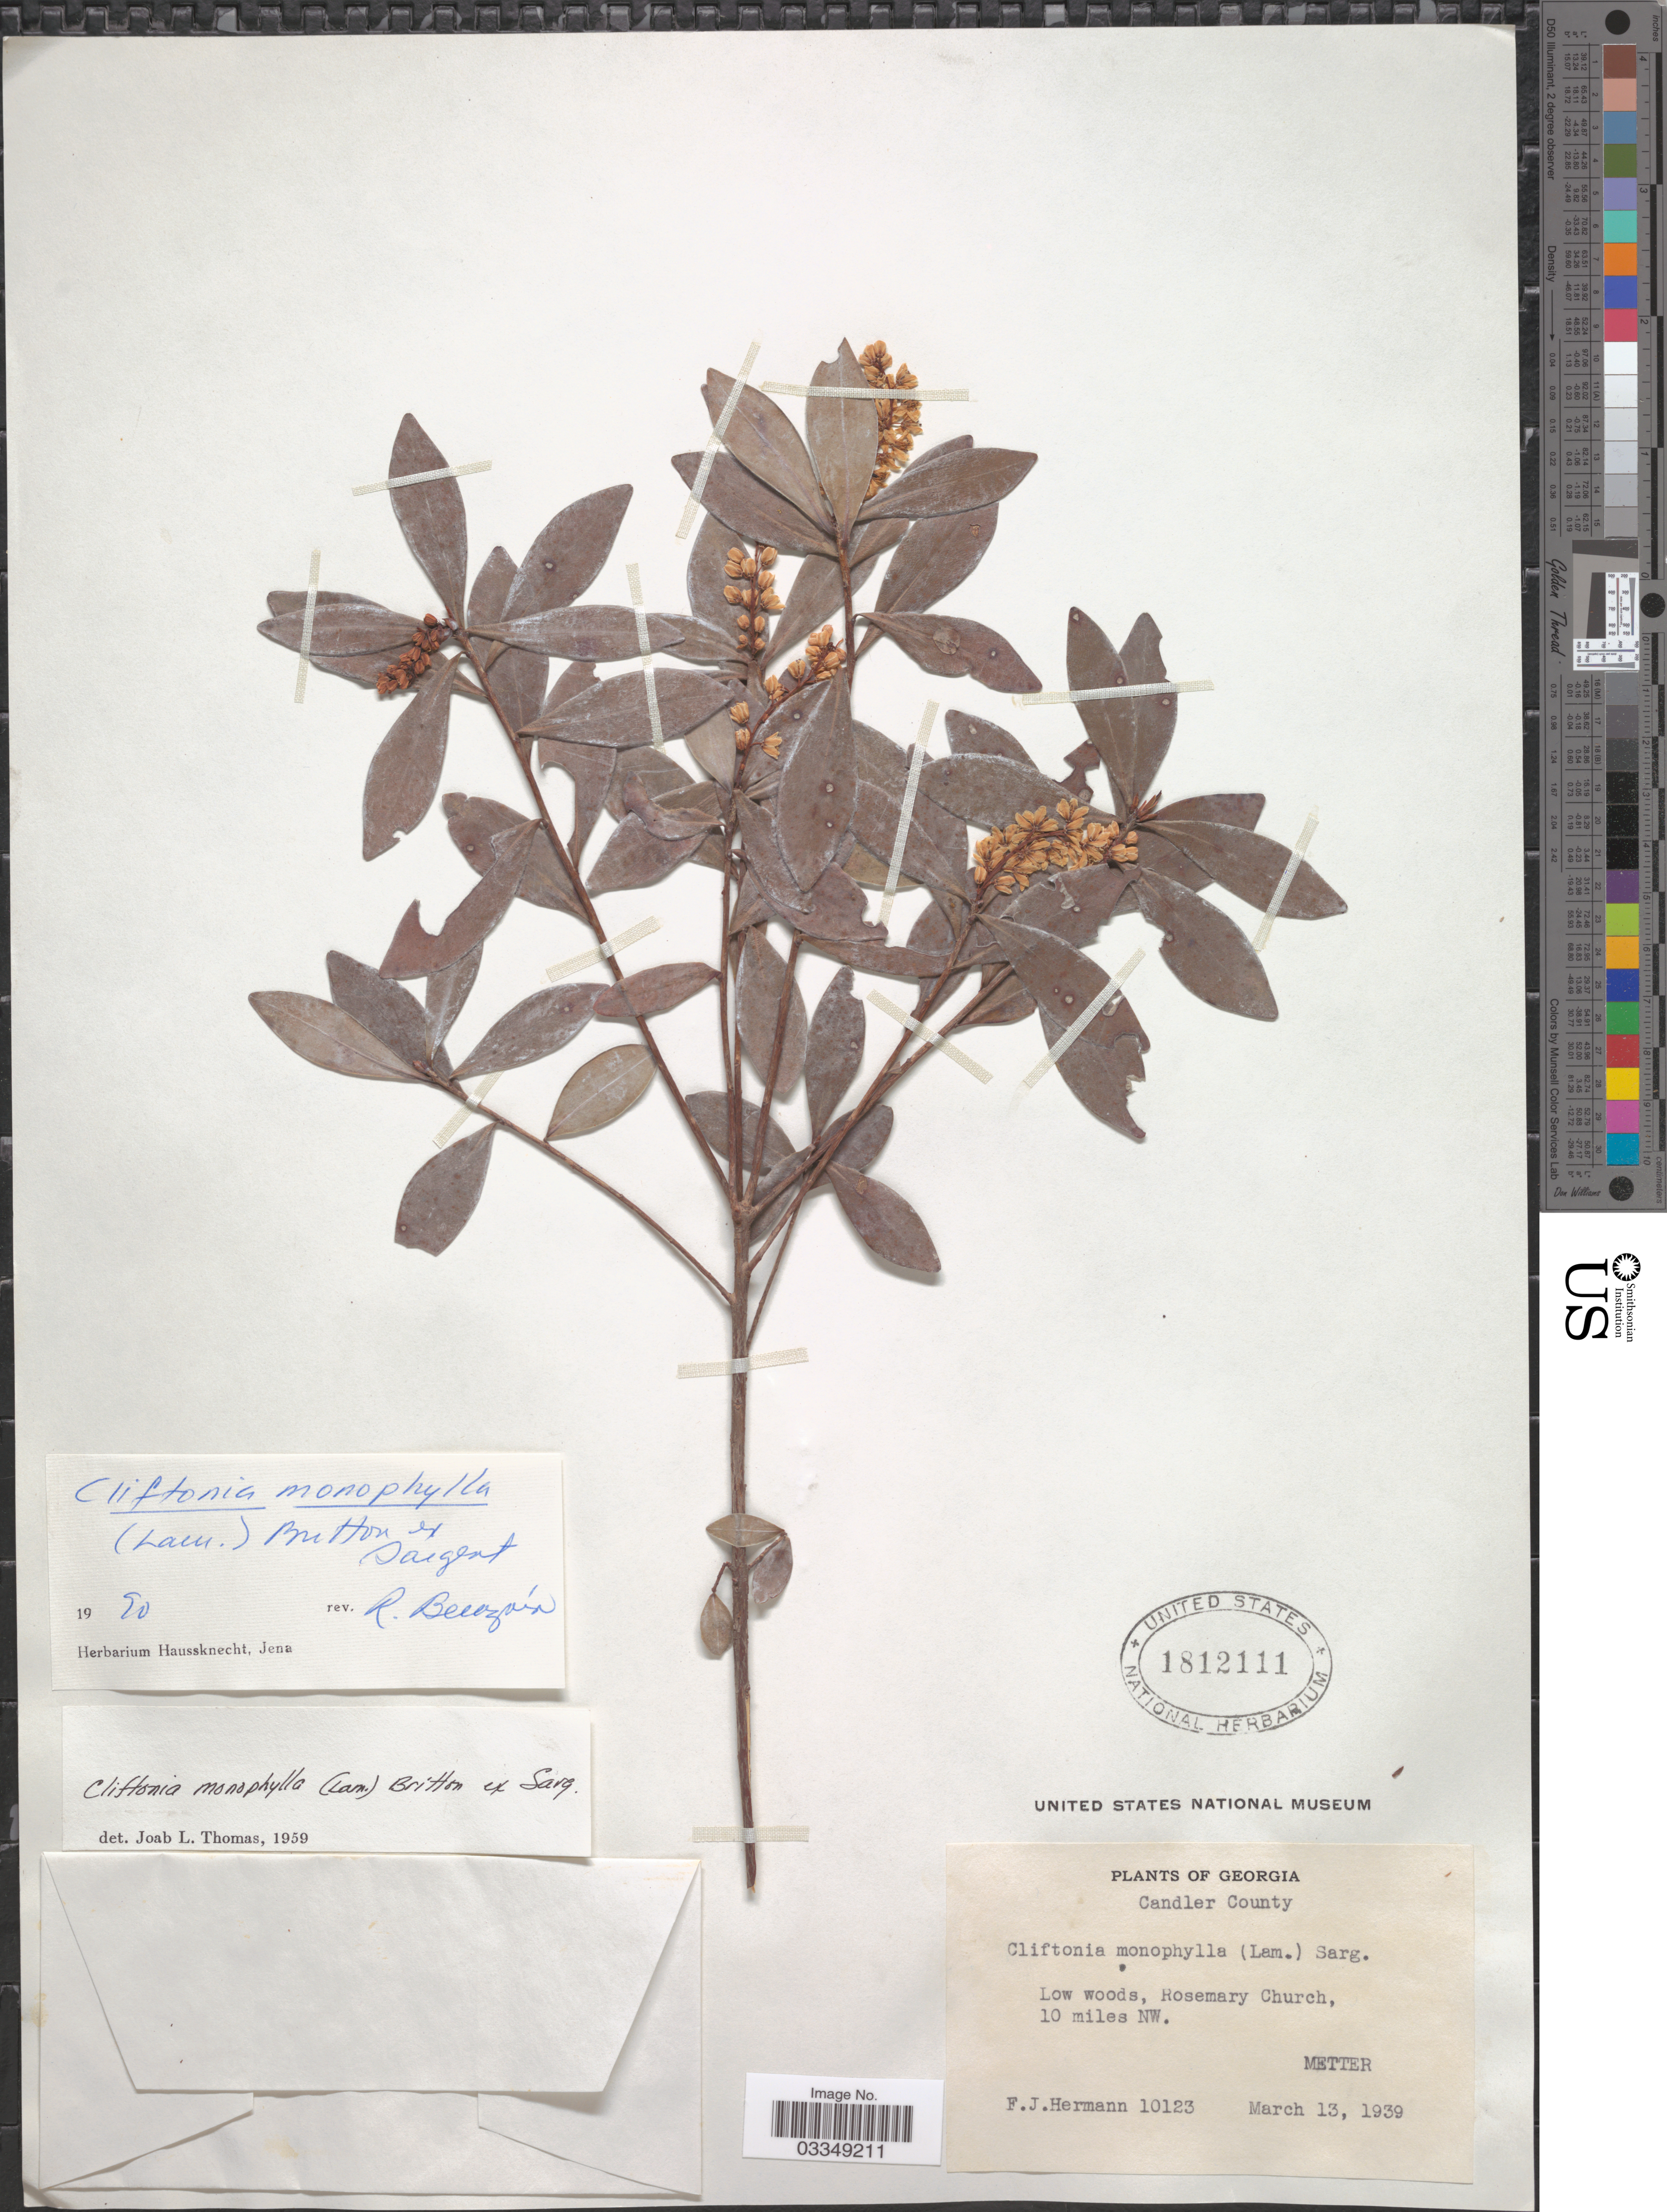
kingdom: Plantae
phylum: Tracheophyta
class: Magnoliopsida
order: Ericales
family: Cyrillaceae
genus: Cliftonia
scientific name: Cliftonia monophylla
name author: (Lam.) Britton ex Sarg.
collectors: F. J. Hermann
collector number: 10123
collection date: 1939-03-13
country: United States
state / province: Georgia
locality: Candler County. Rosemary Church, 10 miles NW. Metter.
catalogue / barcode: US 1812111